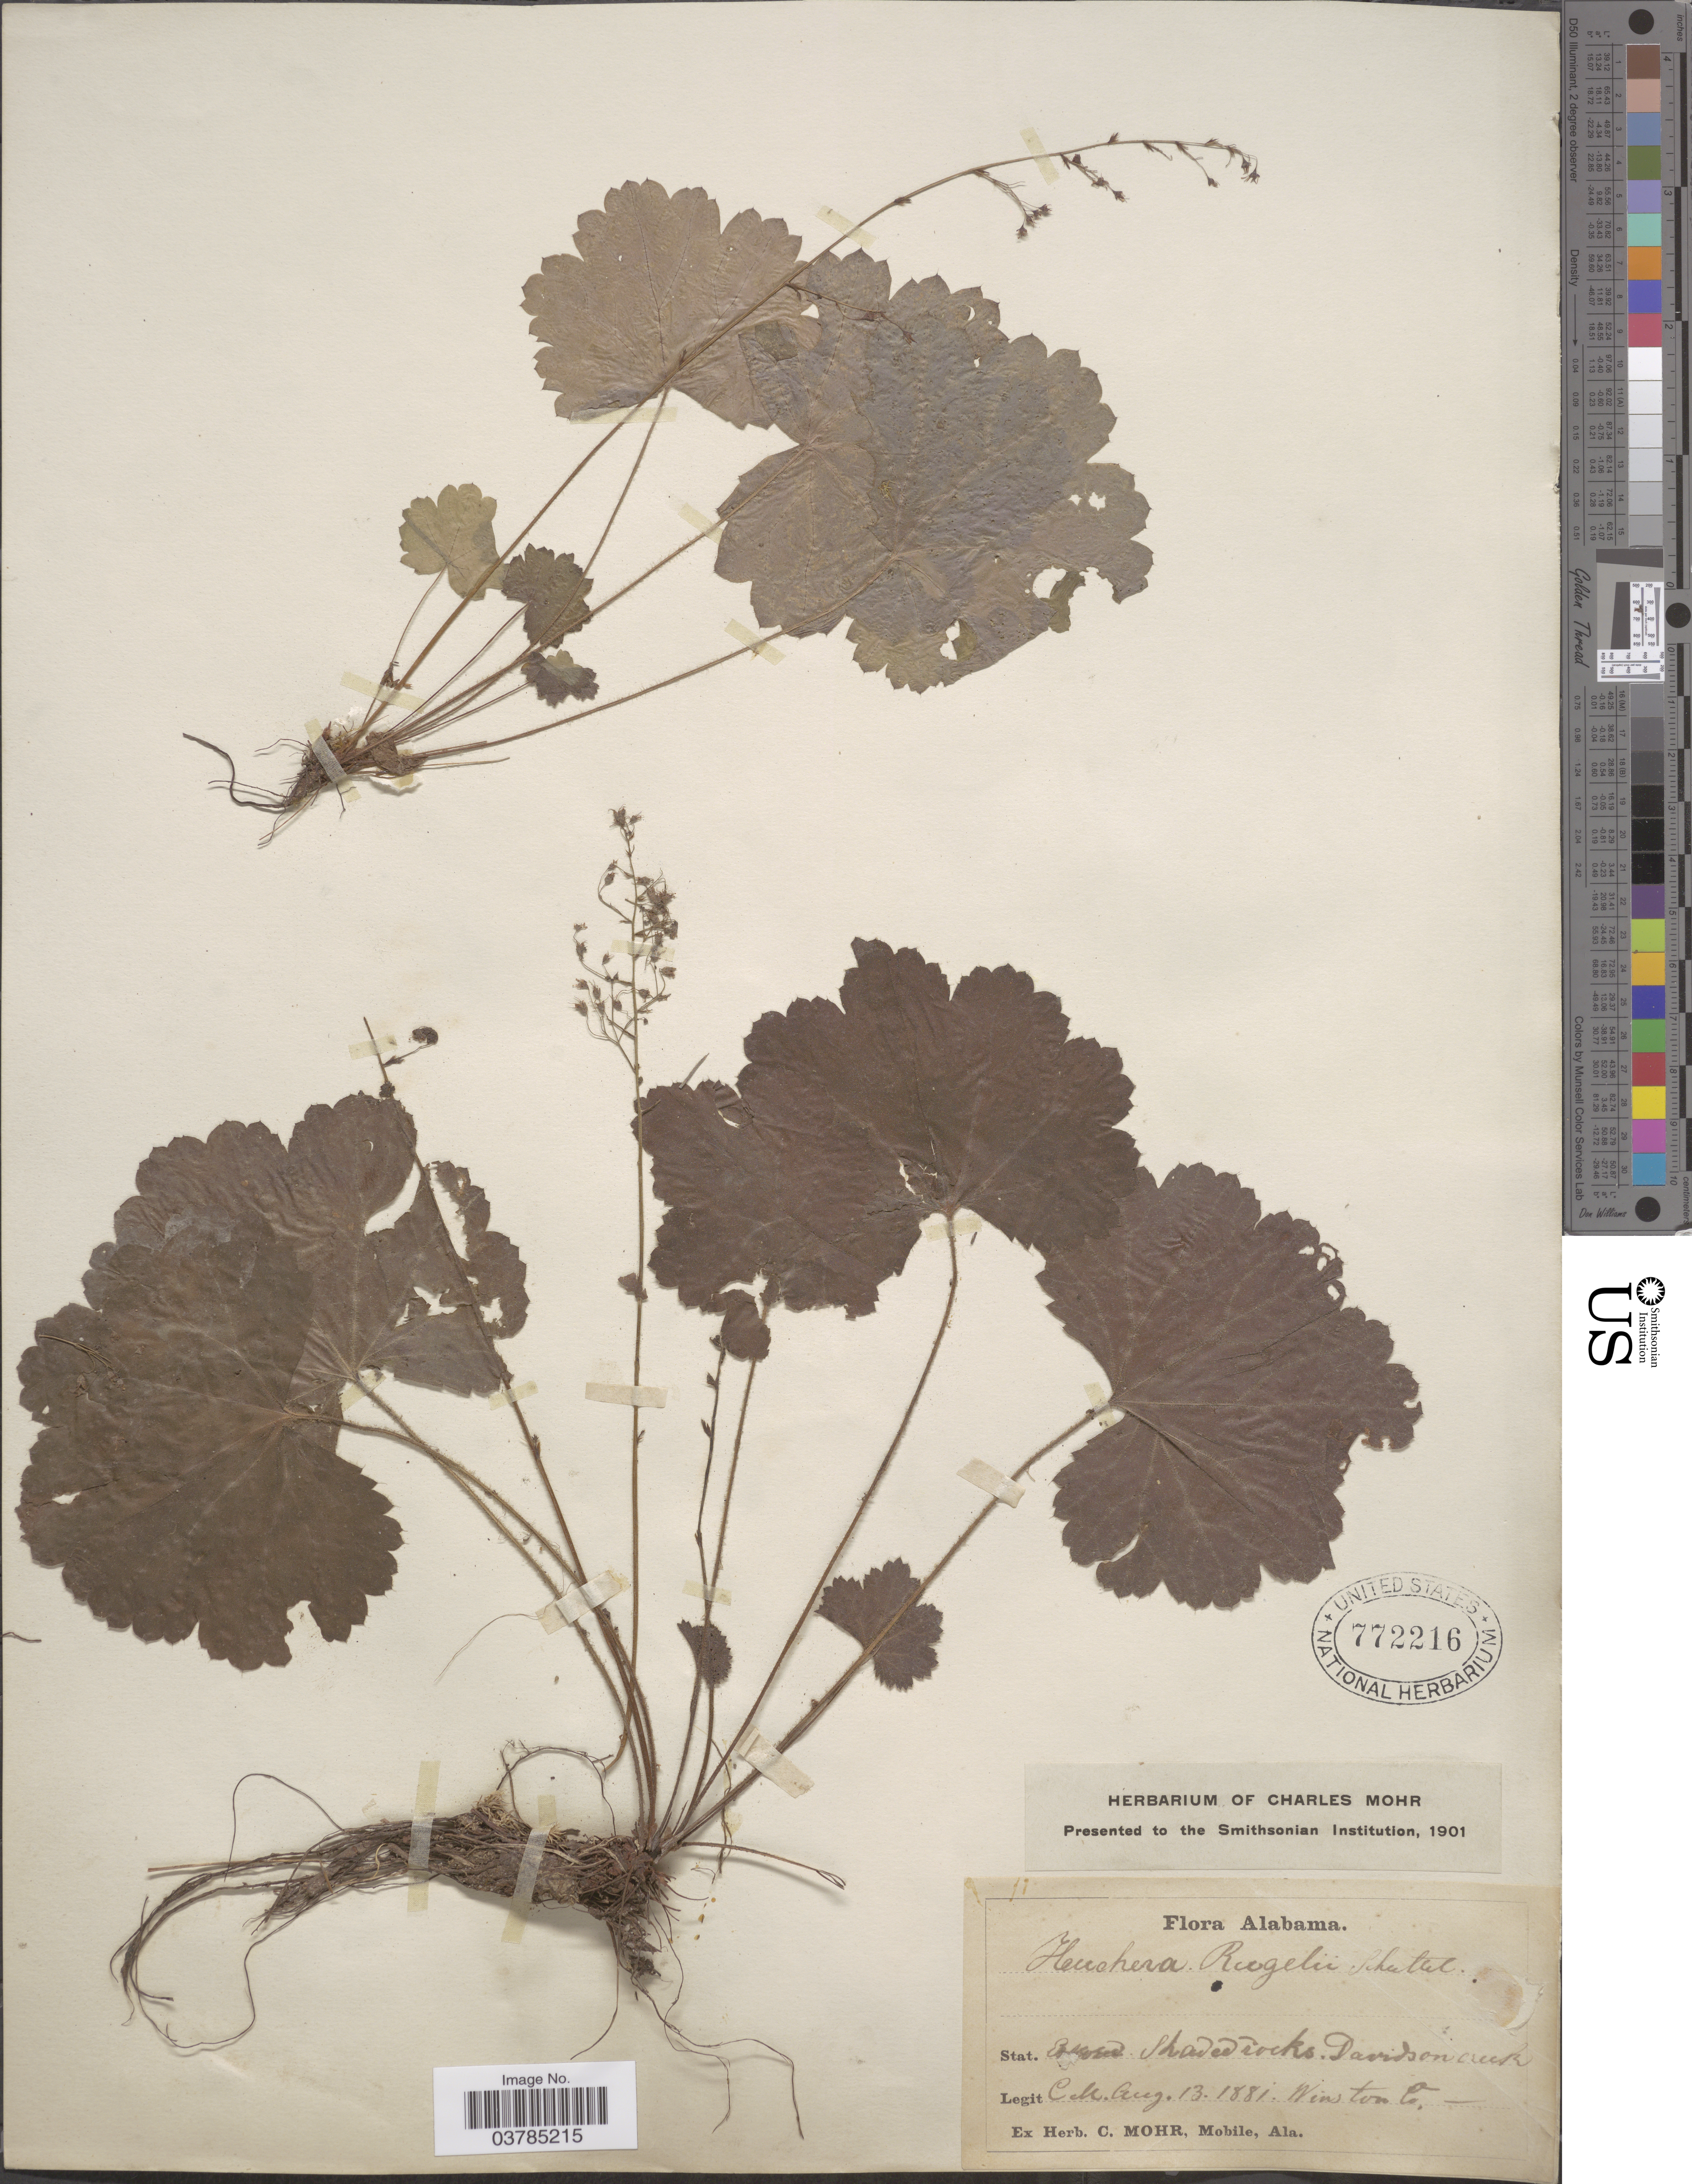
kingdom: Plantae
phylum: Tracheophyta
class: Magnoliopsida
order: Saxifragales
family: Saxifragaceae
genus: Heuchera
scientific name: Heuchera rugelii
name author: Shuttlew. ex Kunze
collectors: Mohr, C. T. (herbarium)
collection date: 1881-08-13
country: United States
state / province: Alabama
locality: Stat. Exposed Shaded rocks. Davidson creek. Winston Co.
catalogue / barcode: US 772216